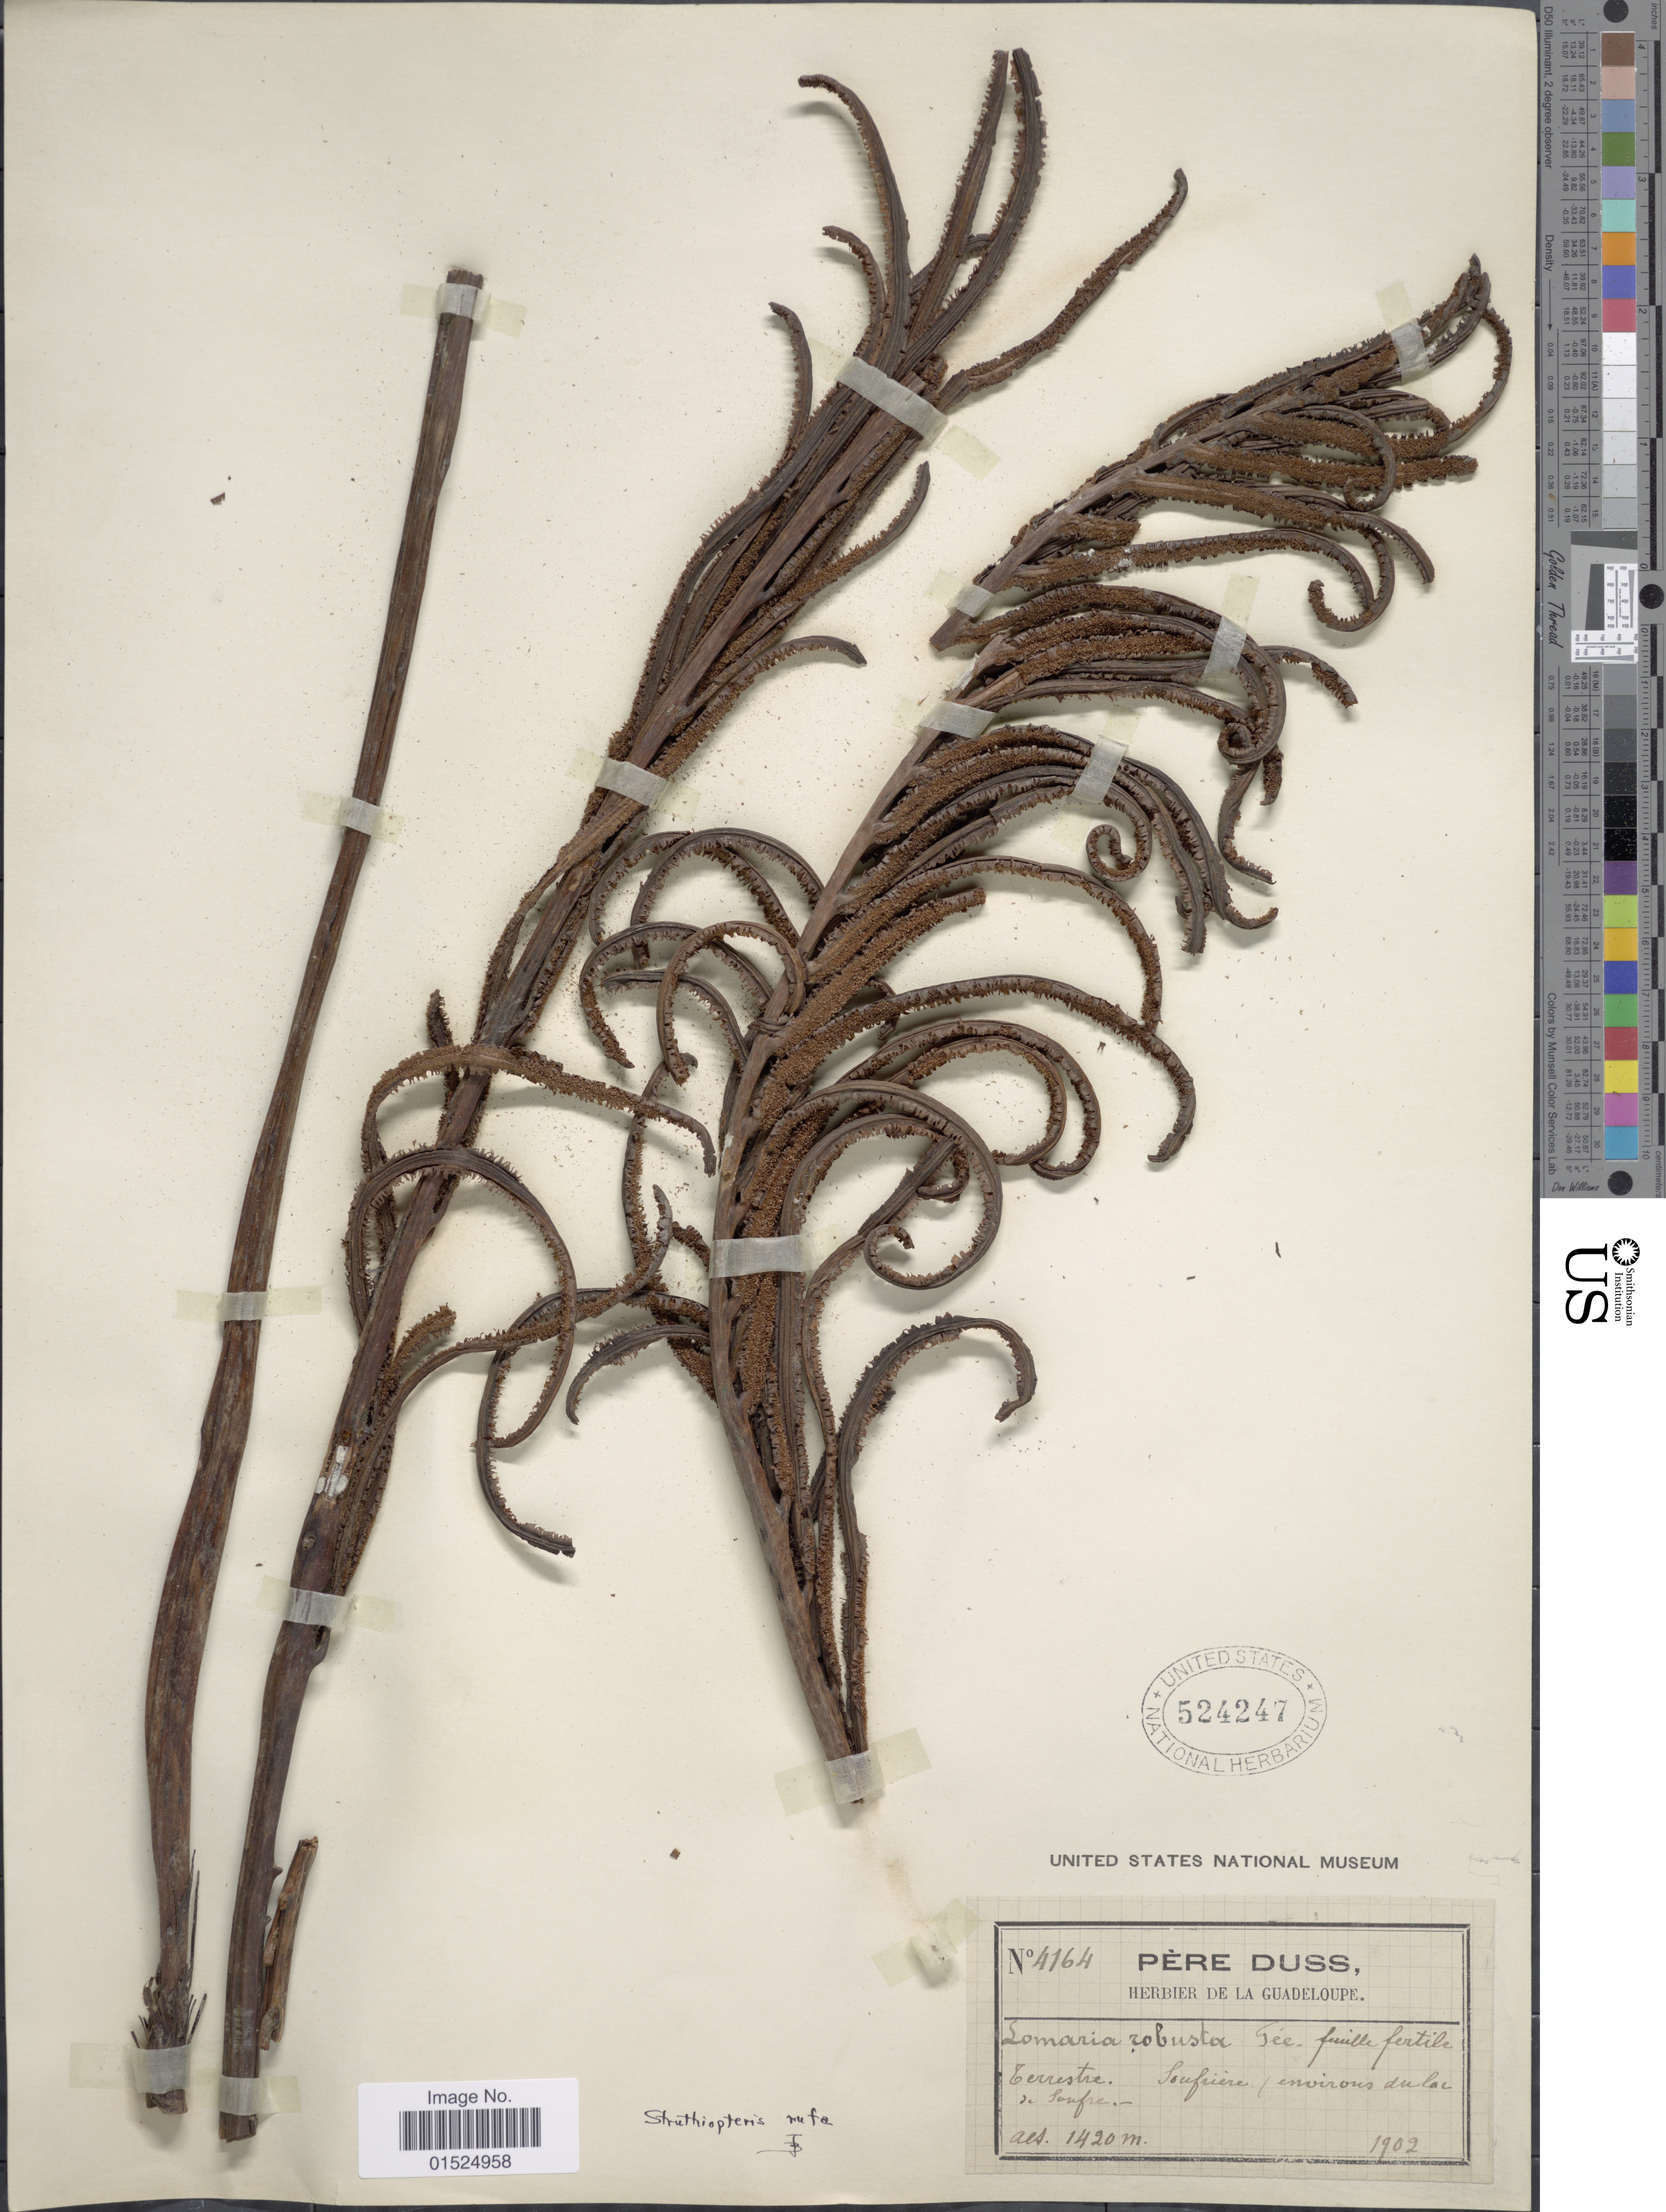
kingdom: Plantae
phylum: Tracheophyta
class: Polypodiopsida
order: Polypodiales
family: Blechnaceae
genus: Blechnum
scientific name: Blechnum rufum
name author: (Spreng.) C. Chr.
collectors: Père Duss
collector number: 4164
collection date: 1902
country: Guadeloupe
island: Leeward Is.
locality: Terrestre, Soufriere, environs du lac de Soufre.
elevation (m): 1420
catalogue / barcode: US 524247